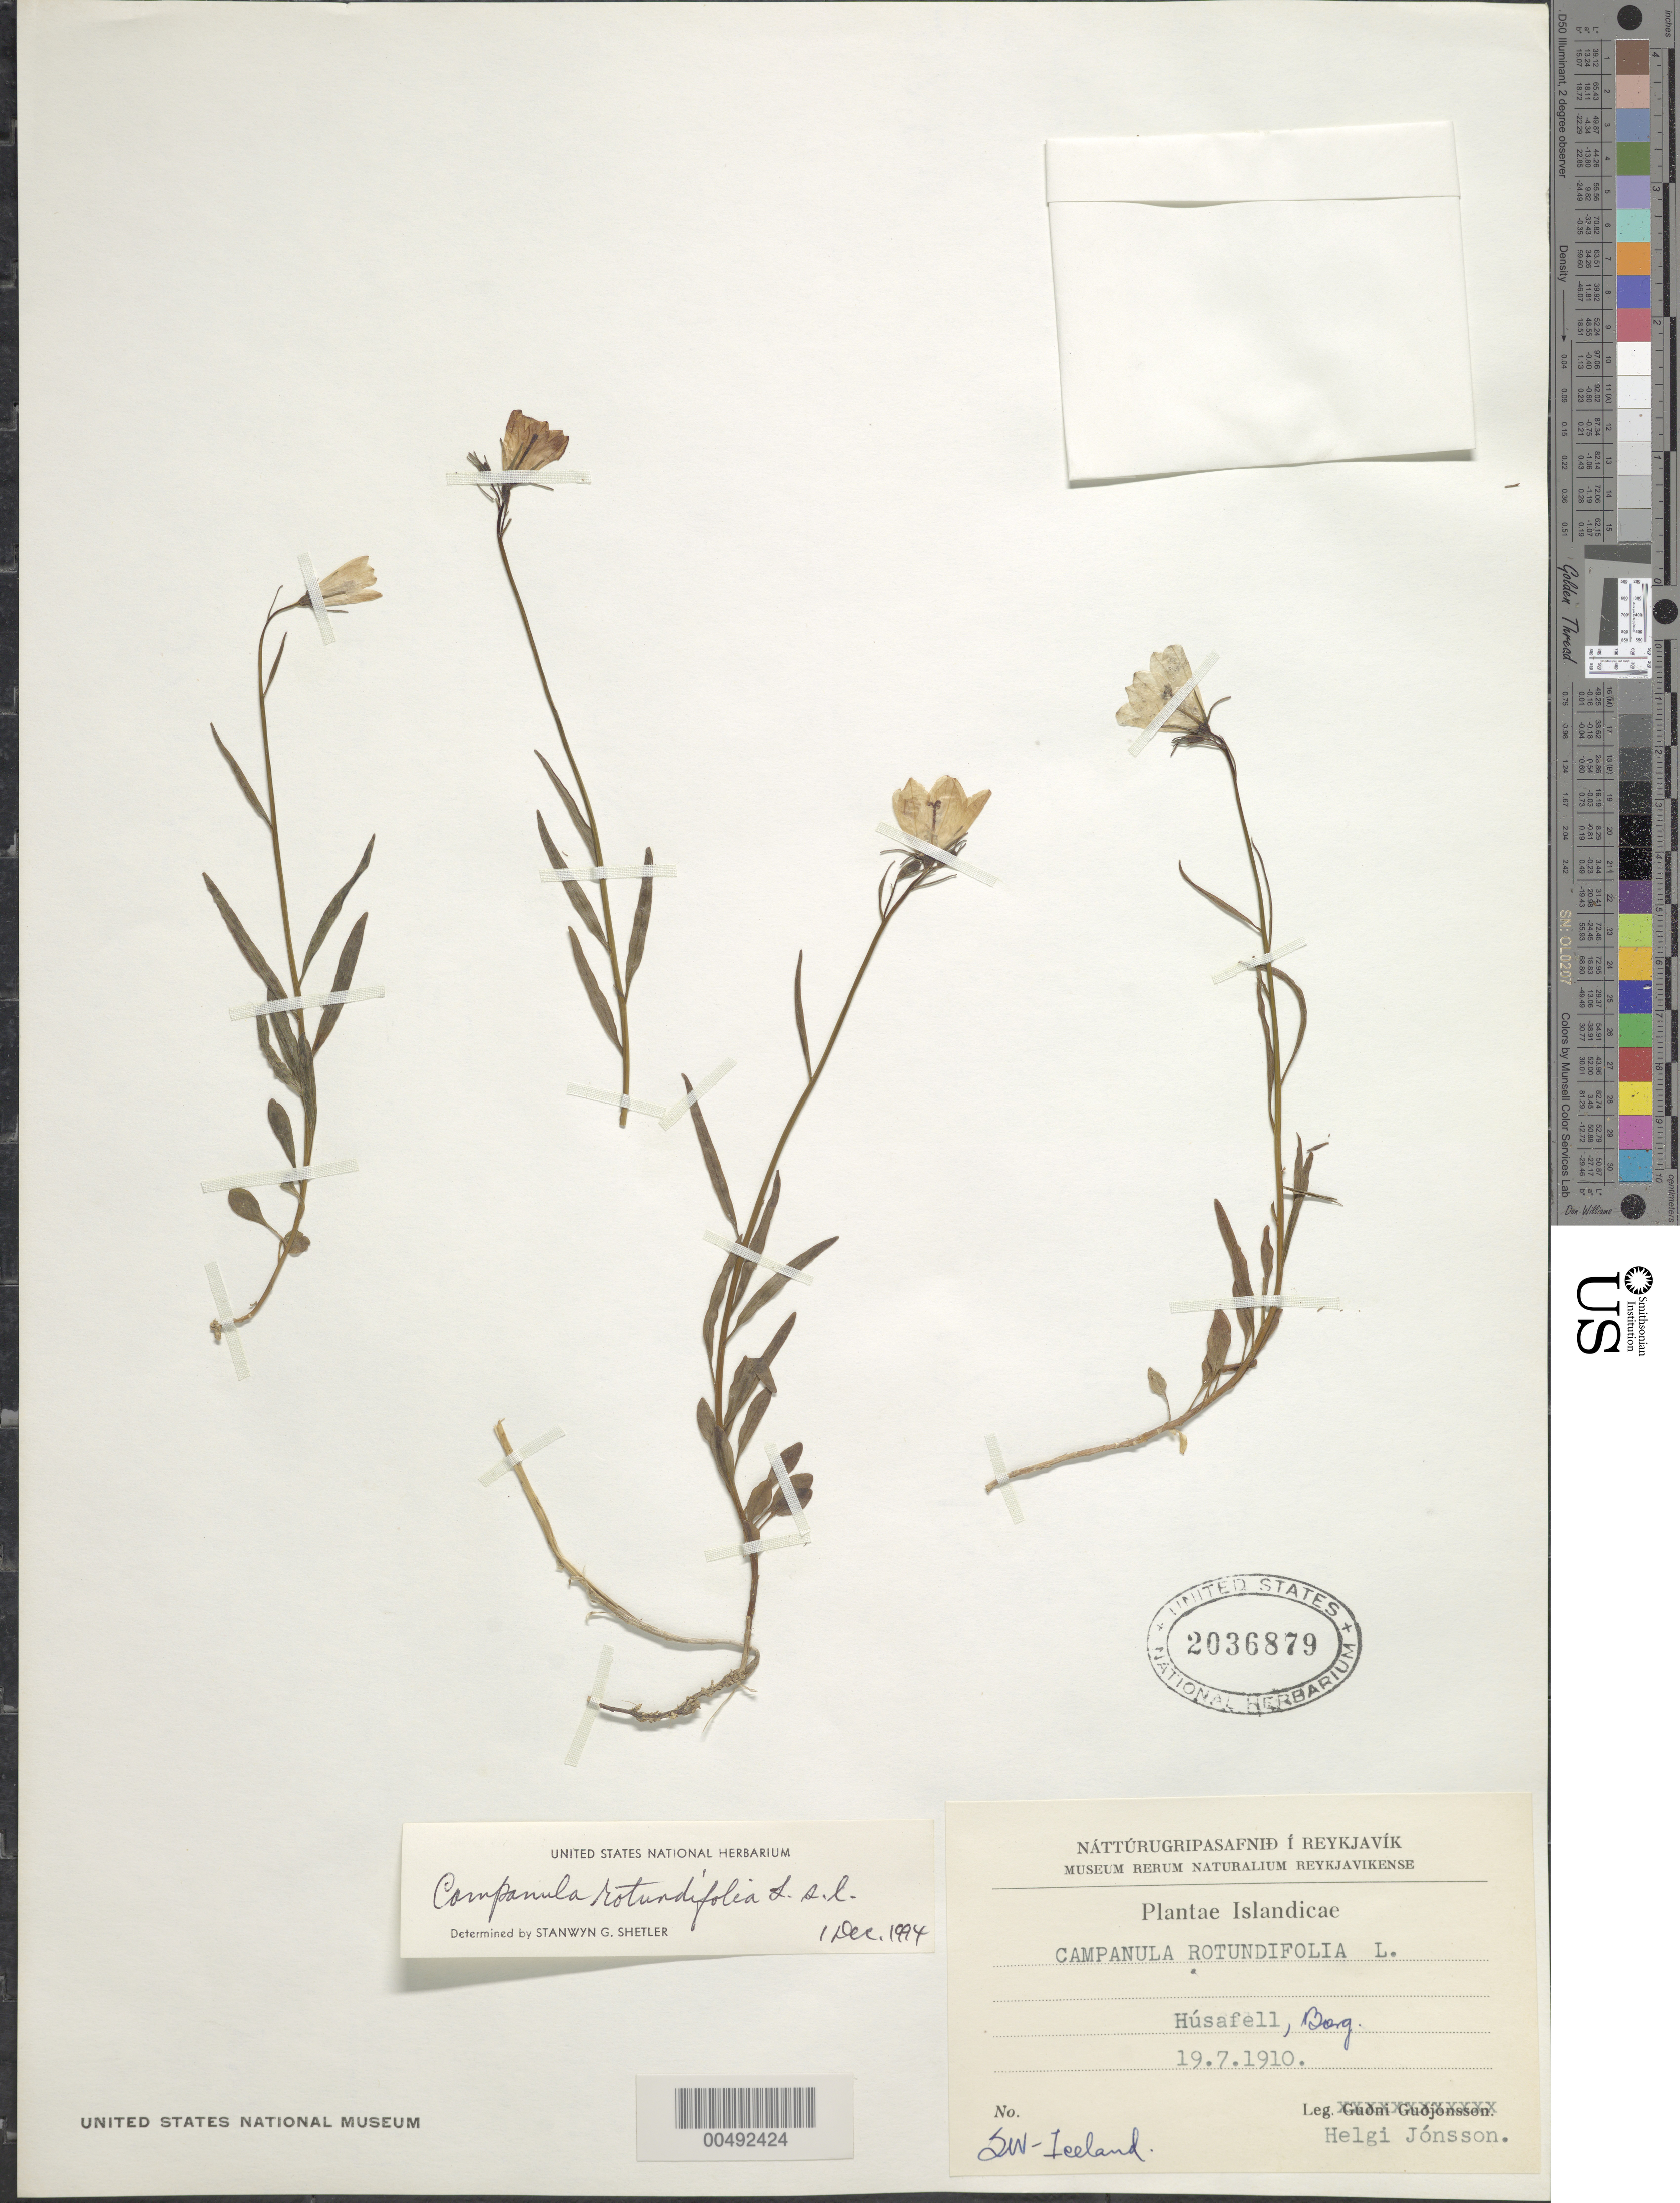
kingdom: Plantae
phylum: Tracheophyta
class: Magnoliopsida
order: Asterales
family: Campanulaceae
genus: Campanula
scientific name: Campanula rotundifolia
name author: L.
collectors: H. Jónsson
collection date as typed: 19 Jul 1910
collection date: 1910-07-19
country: Iceland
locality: S.W. Iceland, Húsafell, Borg.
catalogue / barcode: US 2036879